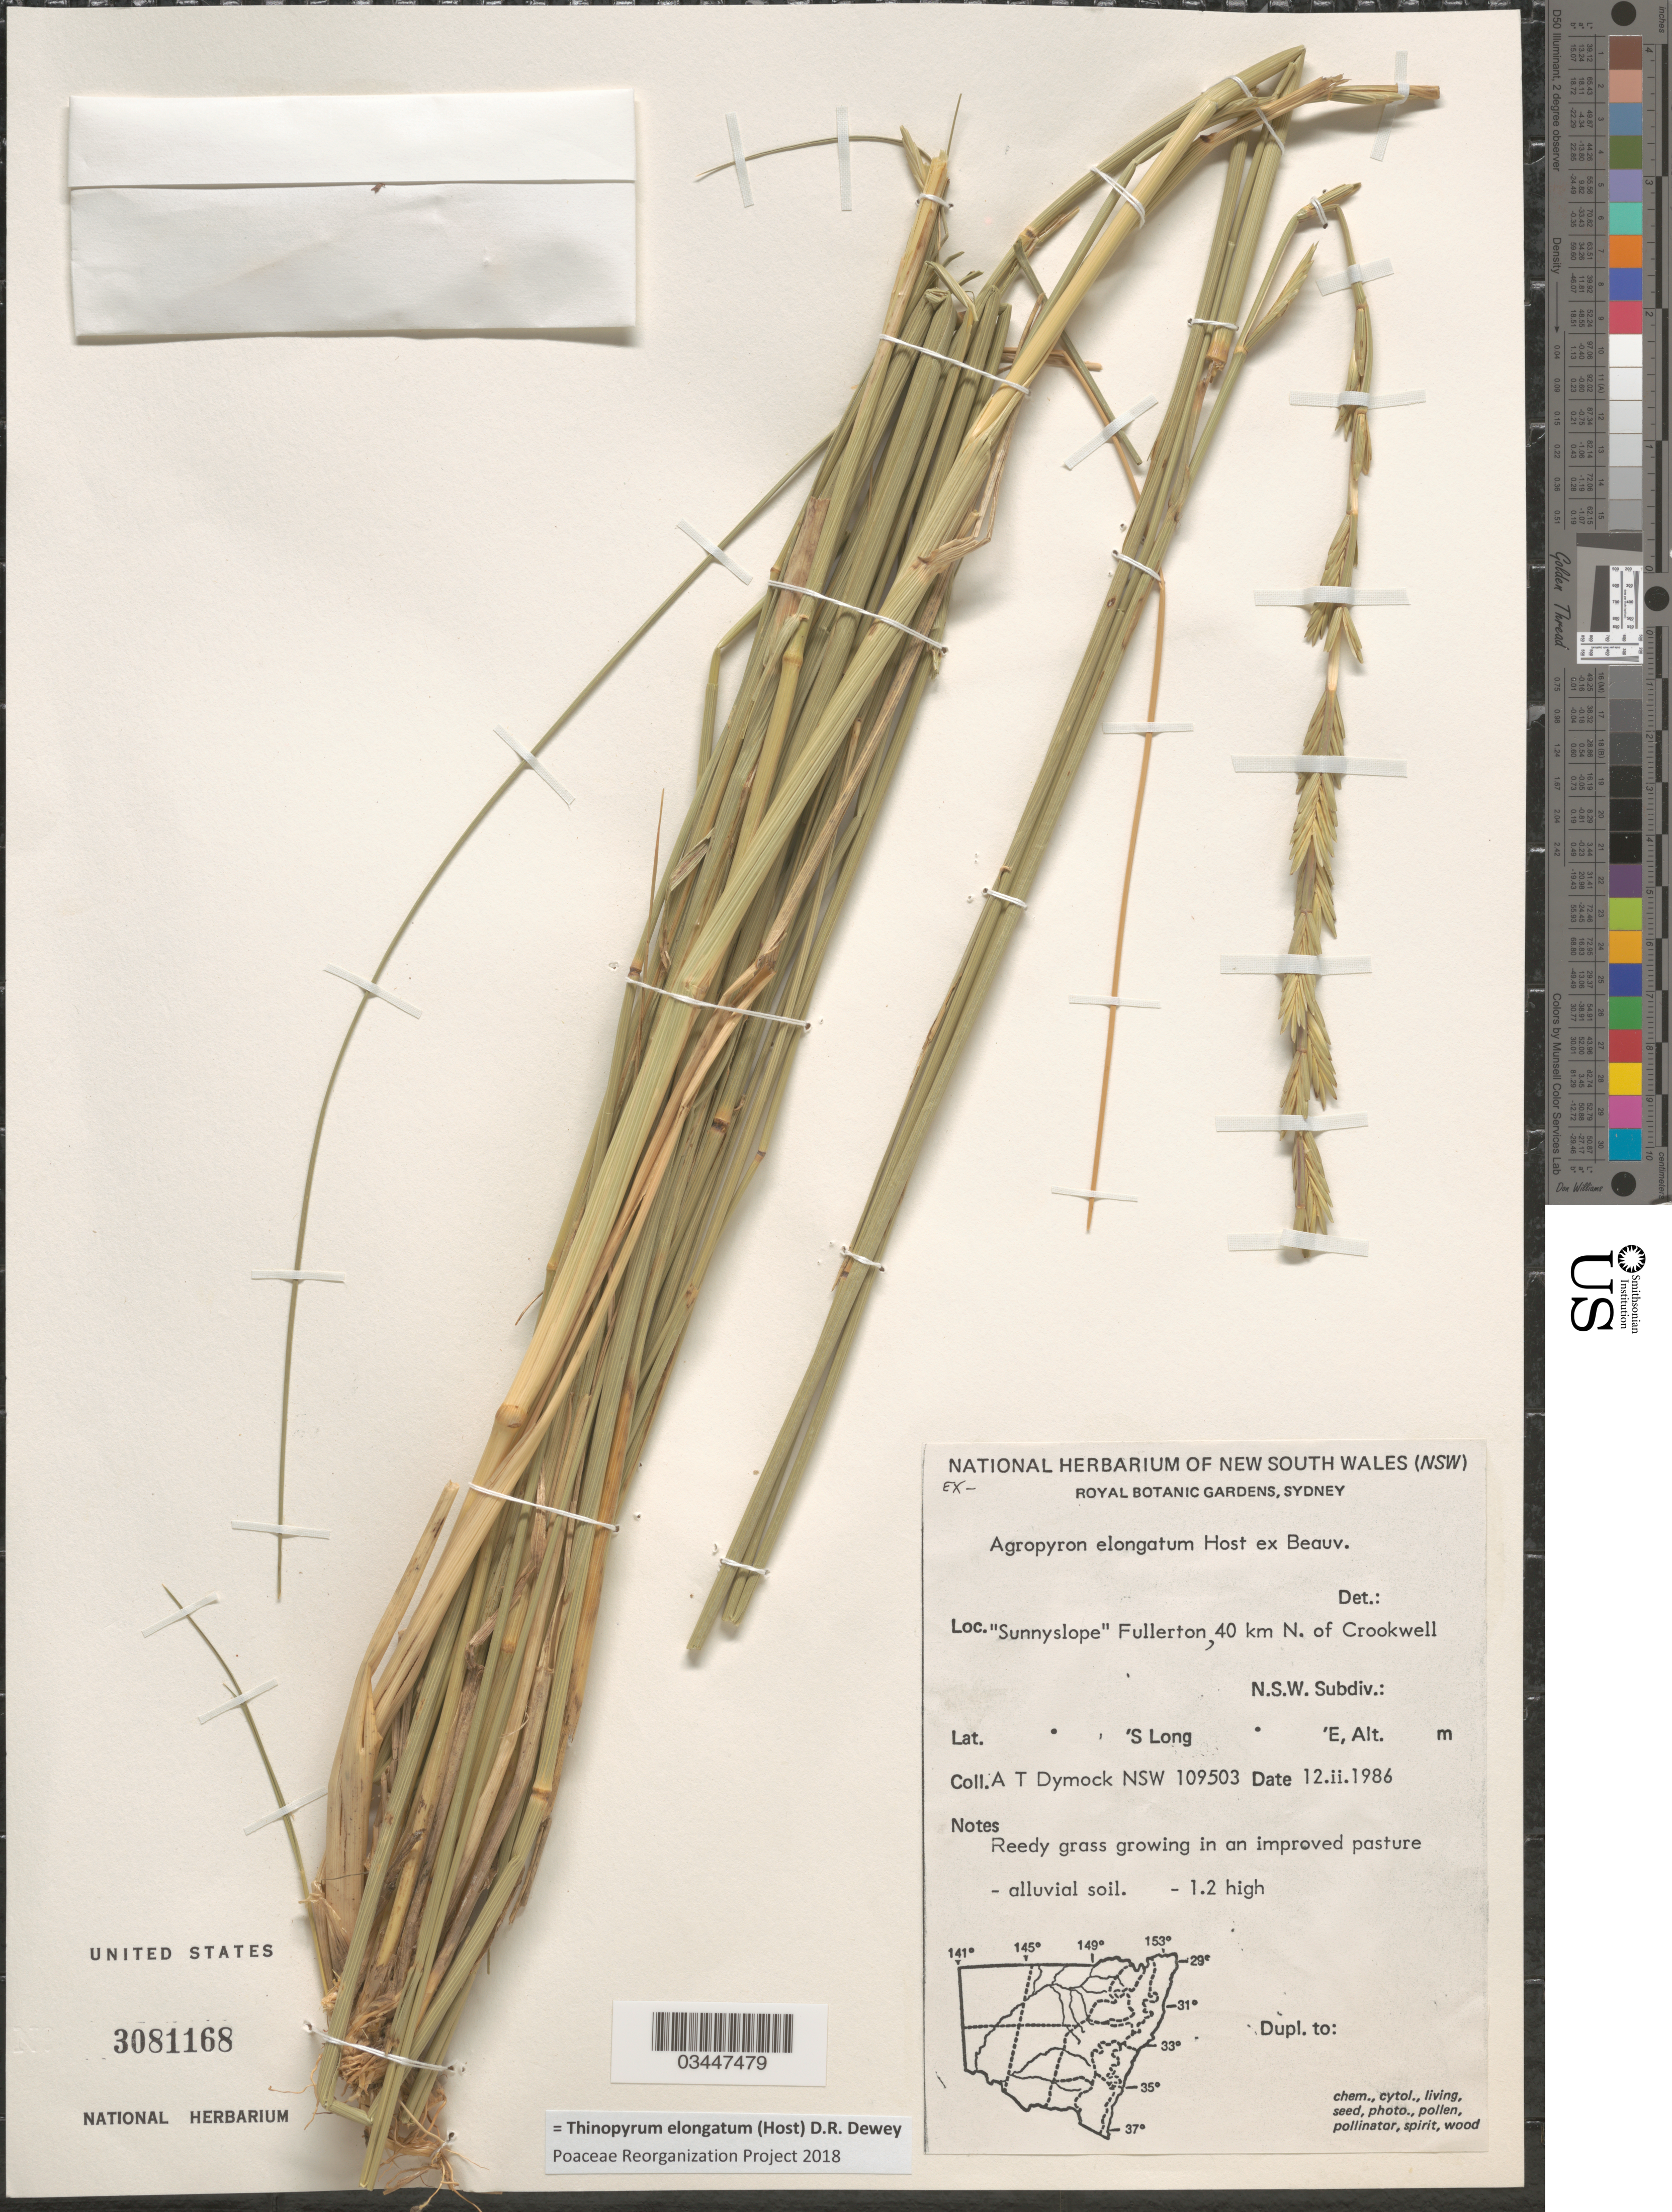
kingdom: Plantae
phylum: Tracheophyta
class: Liliopsida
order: Poales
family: Poaceae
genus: Thinopyrum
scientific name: Thinopyrum elongatum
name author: (Host) Barkworth & Dewey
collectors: A. Dymock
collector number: NSW109503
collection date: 1986-02-12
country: Australia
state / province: New South Wales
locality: Sunnyslope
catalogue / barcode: US 3081168